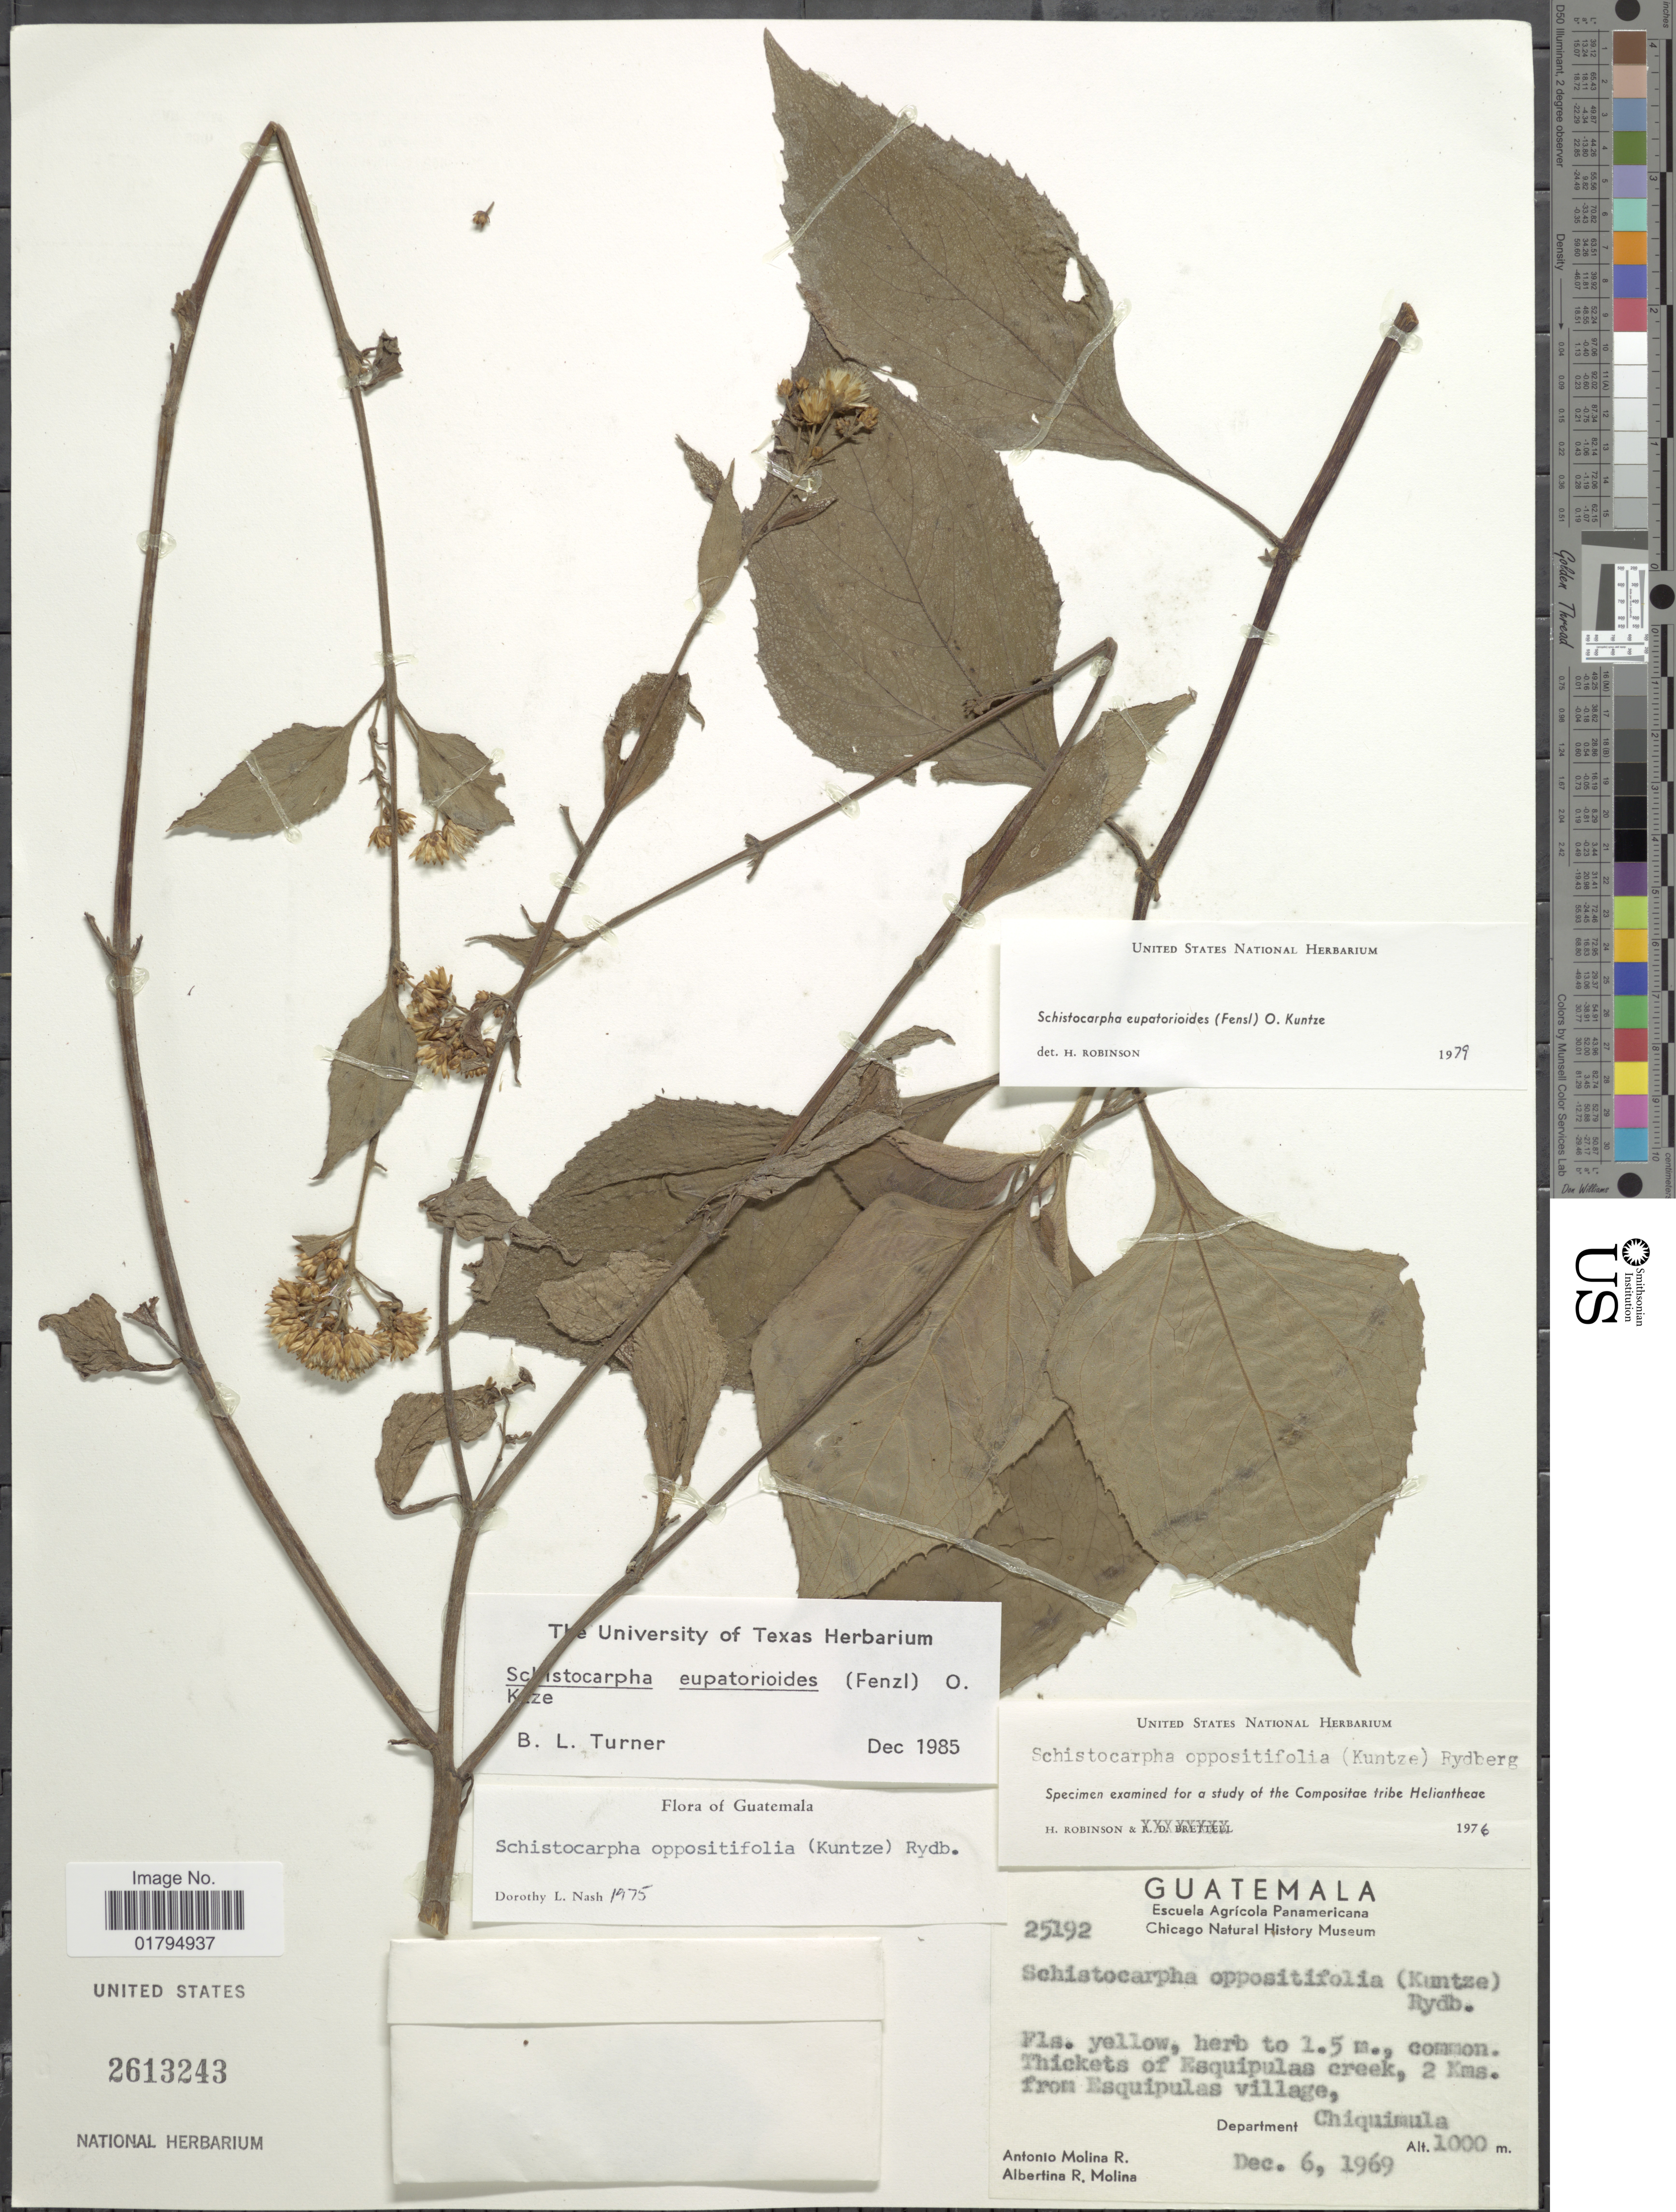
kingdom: Plantae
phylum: Tracheophyta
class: Magnoliopsida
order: Asterales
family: Asteraceae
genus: Schistocarpha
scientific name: Schistocarpha eupatorioides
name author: (Fenzl) Kuntze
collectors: A. Molina R. & A. R. Molina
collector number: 25192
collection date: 1969-12-06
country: Guatemala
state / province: Chiquimula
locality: Thickets of Edquipulas creek, 2 kms from Esquipulas village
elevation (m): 1000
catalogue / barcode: US 2613243